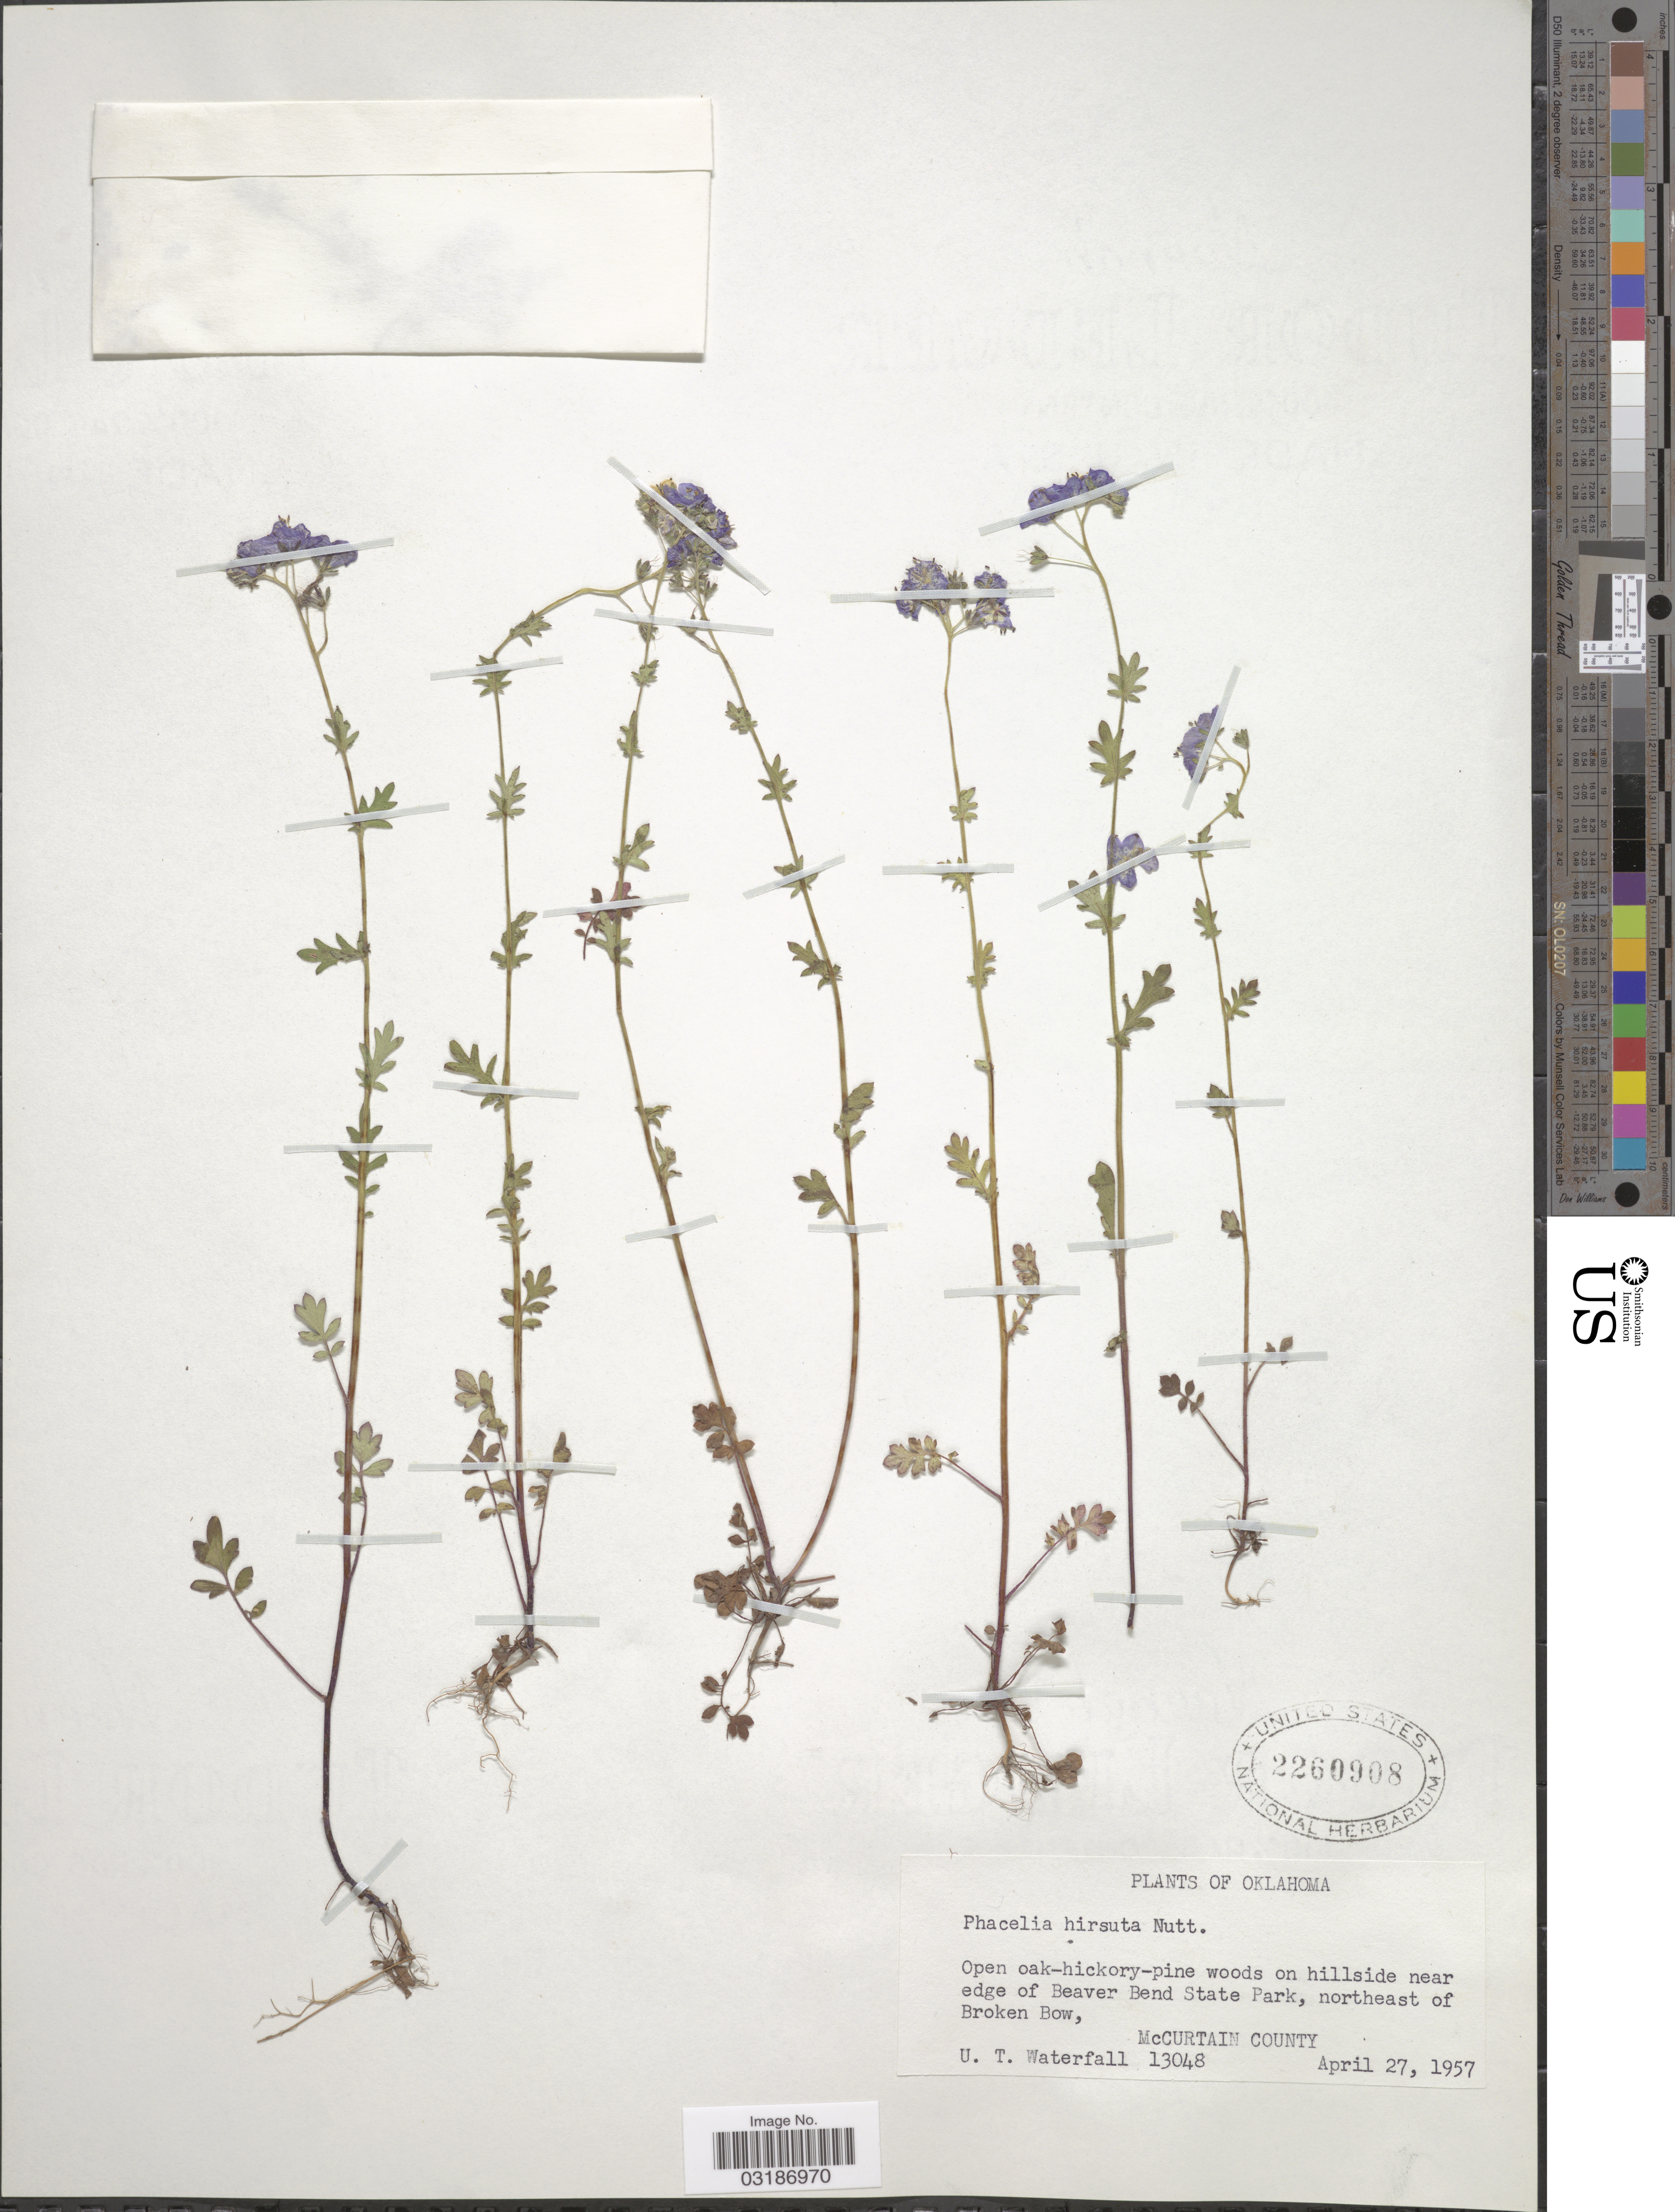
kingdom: Plantae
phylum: Tracheophyta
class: Magnoliopsida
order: Boraginales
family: Hydrophyllaceae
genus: Phacelia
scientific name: Phacelia hirsuta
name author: Nutt.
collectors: U. T. Waterfall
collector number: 13048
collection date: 1957-04-27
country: United States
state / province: Oklahoma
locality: Open oak-hickory-pine woods on hillside near edge of Beaver Bend State Park, northeast of Broken Bow, McCurtain County.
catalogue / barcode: US 2260908